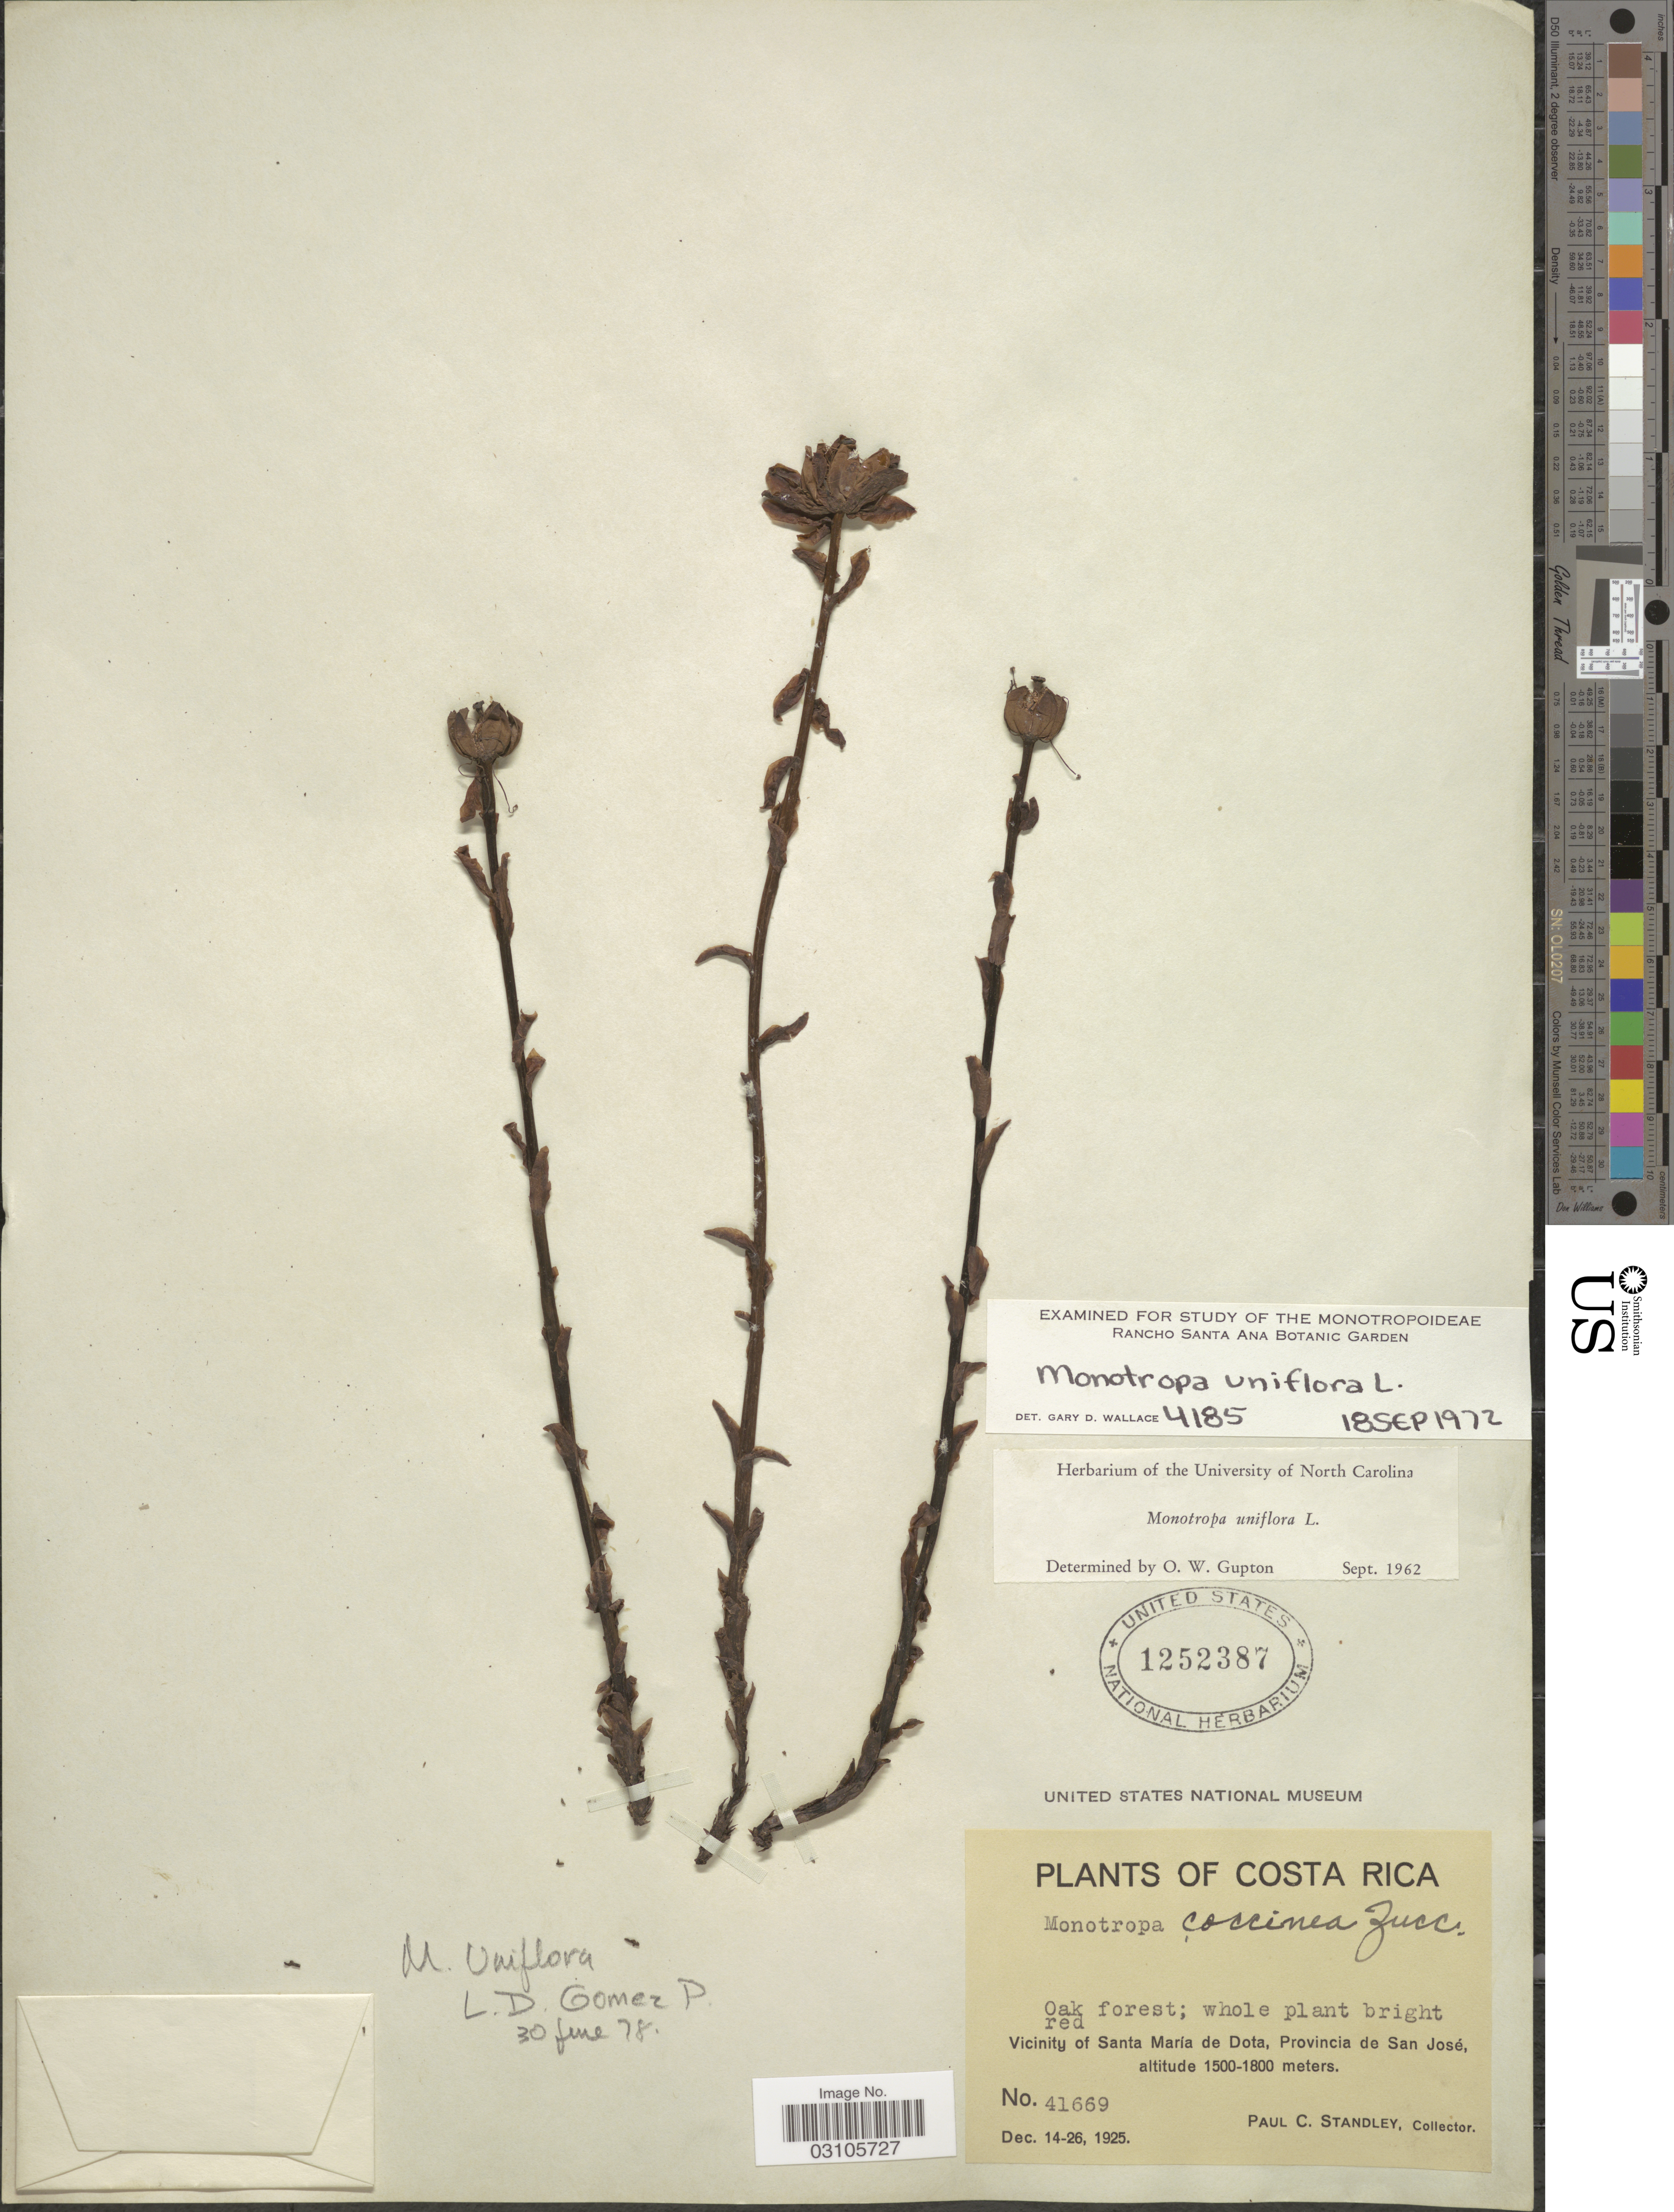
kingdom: Plantae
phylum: Tracheophyta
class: Magnoliopsida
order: Ericales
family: Ericaceae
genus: Monotropa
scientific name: Monotropa uniflora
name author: L.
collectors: P. C. Standley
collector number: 41669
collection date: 1925-12-14/1925-12-26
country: Costa Rica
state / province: San José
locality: Vicinity of Santa María de Dota.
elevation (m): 1500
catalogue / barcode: US 1252387